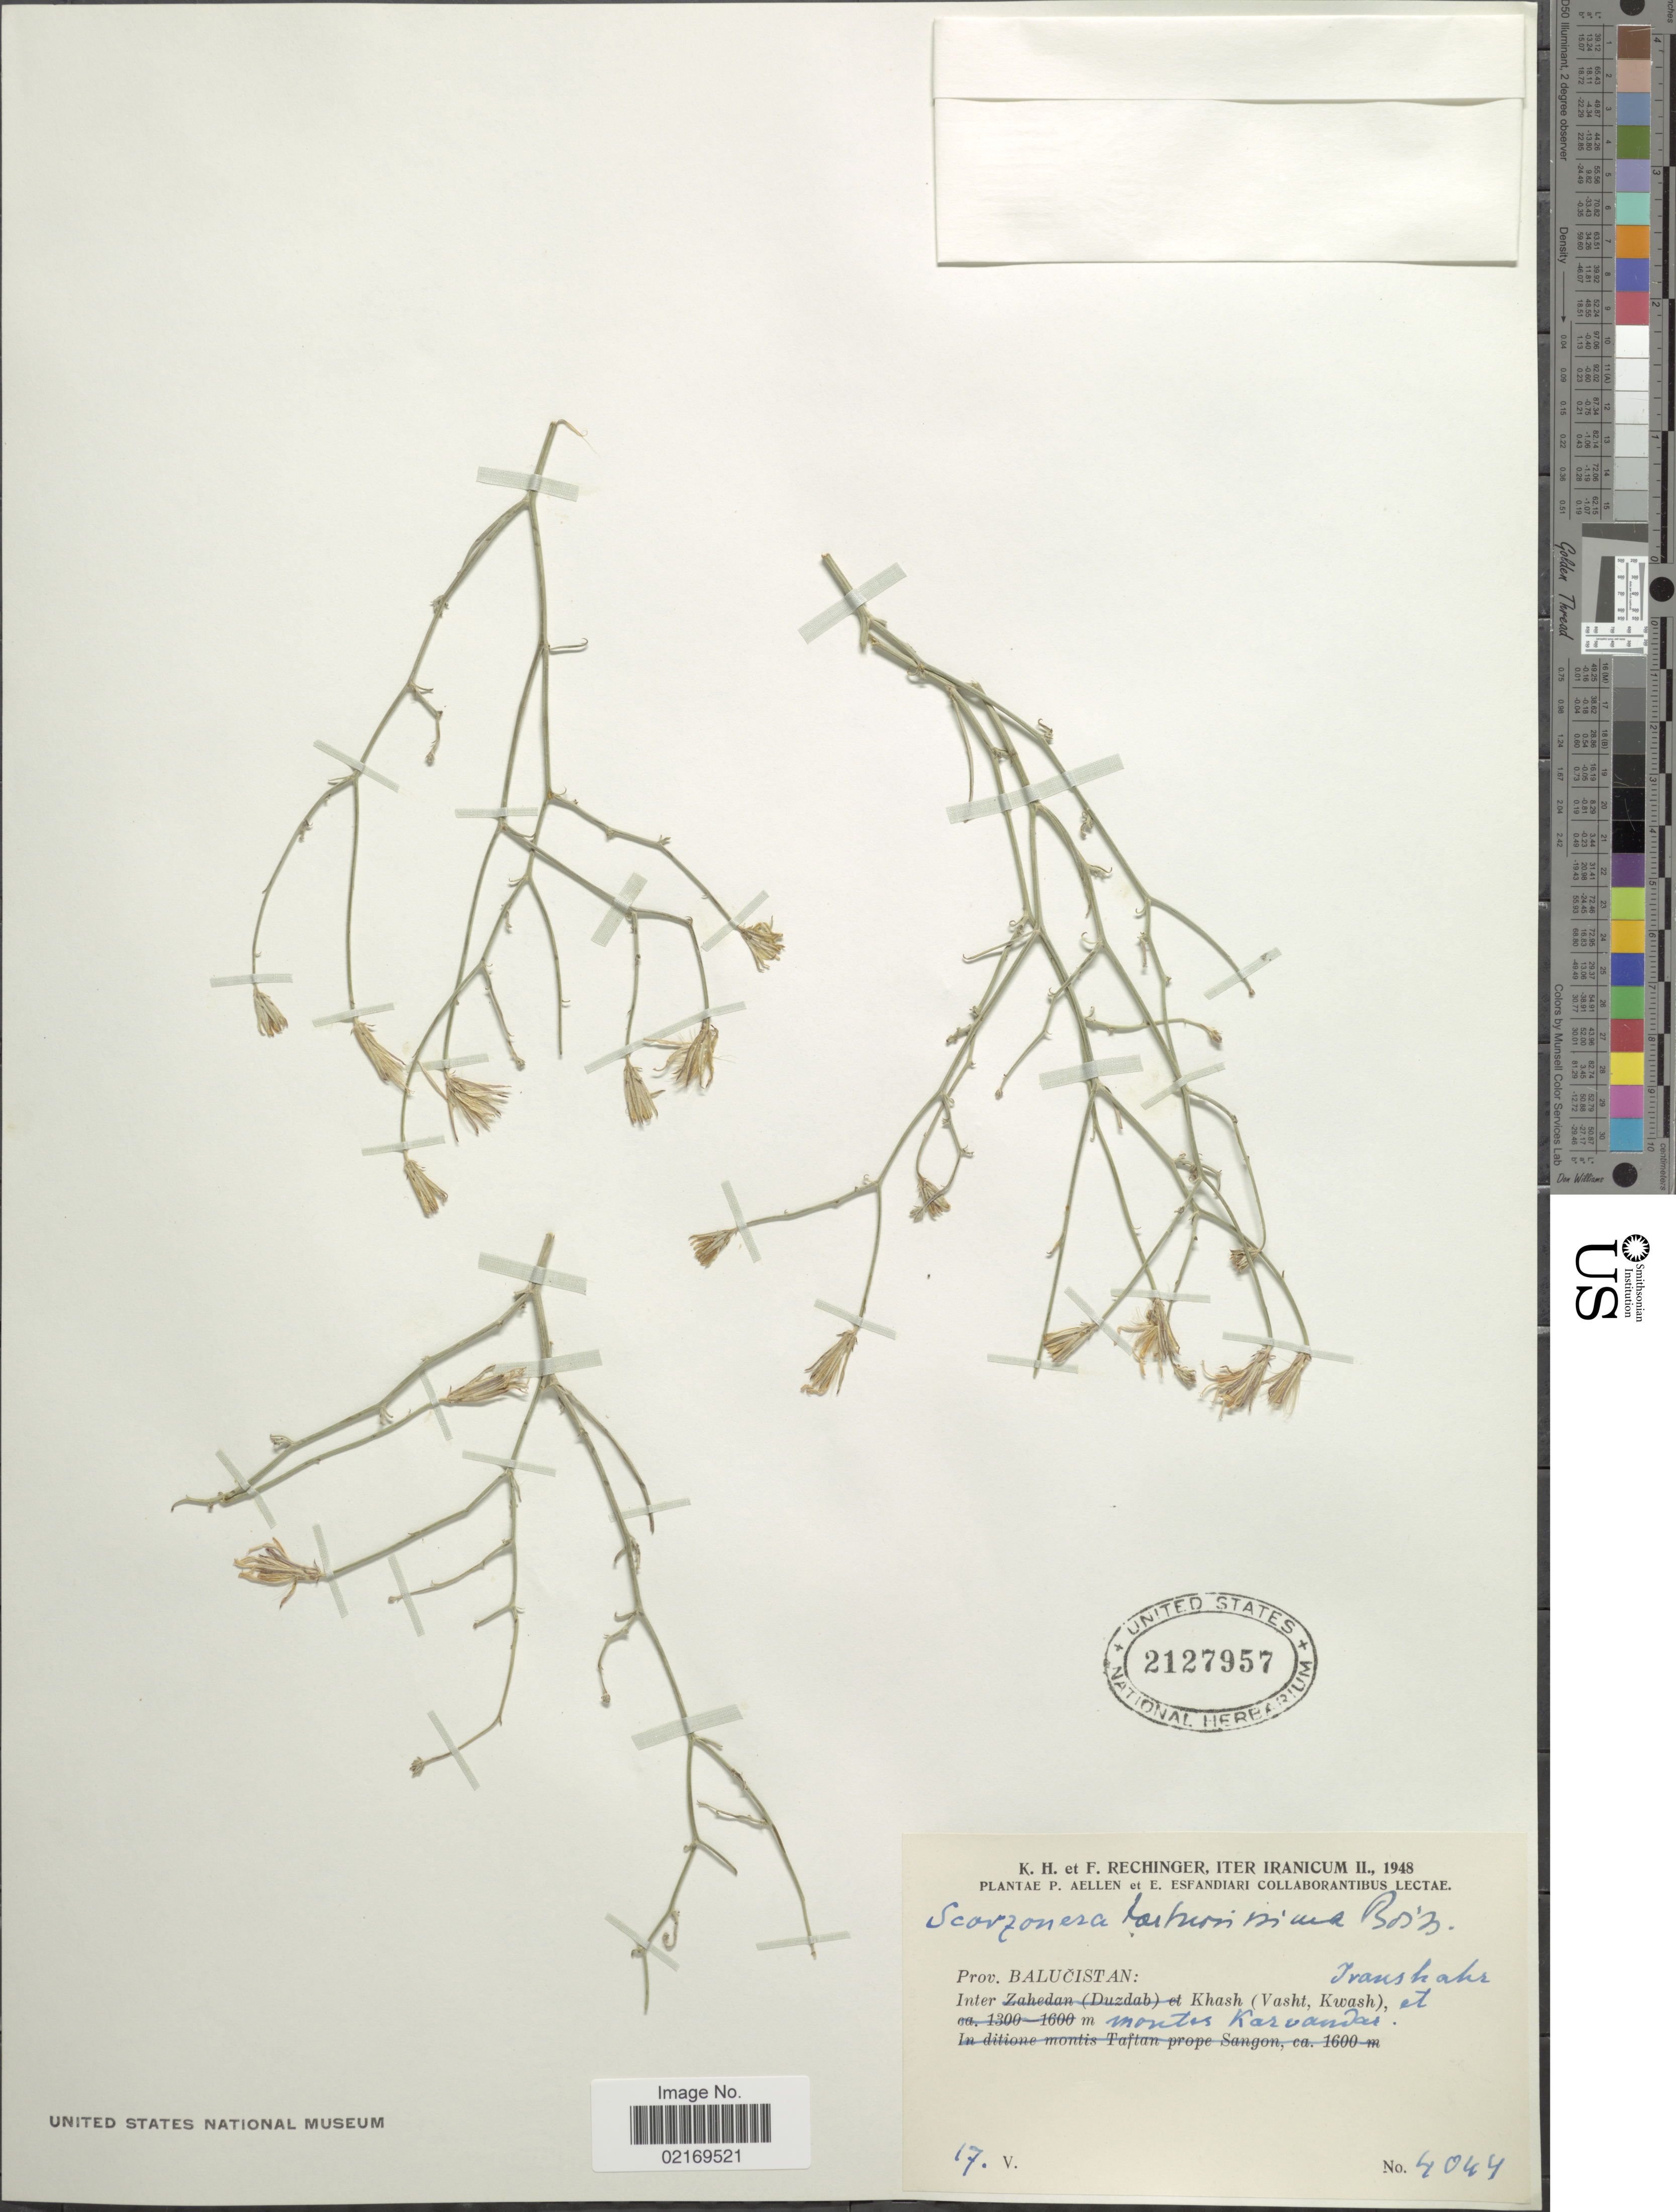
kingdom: Plantae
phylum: Tracheophyta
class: Magnoliopsida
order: Asterales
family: Asteraceae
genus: Scorzonera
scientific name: Scorzonera tortuosissima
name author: Boiss.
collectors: K. H. Rechinger, F. Rechinger & P. Aellen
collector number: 4044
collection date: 1948-05-17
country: Iran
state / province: Sistan and Baluchistan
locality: Iter Iranicum, Prov. Balucistan: Inter Khash (Vasht, Kwash(, et Transhahr [interpreted], montes Karvandar [interpreted].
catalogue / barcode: US 2127957